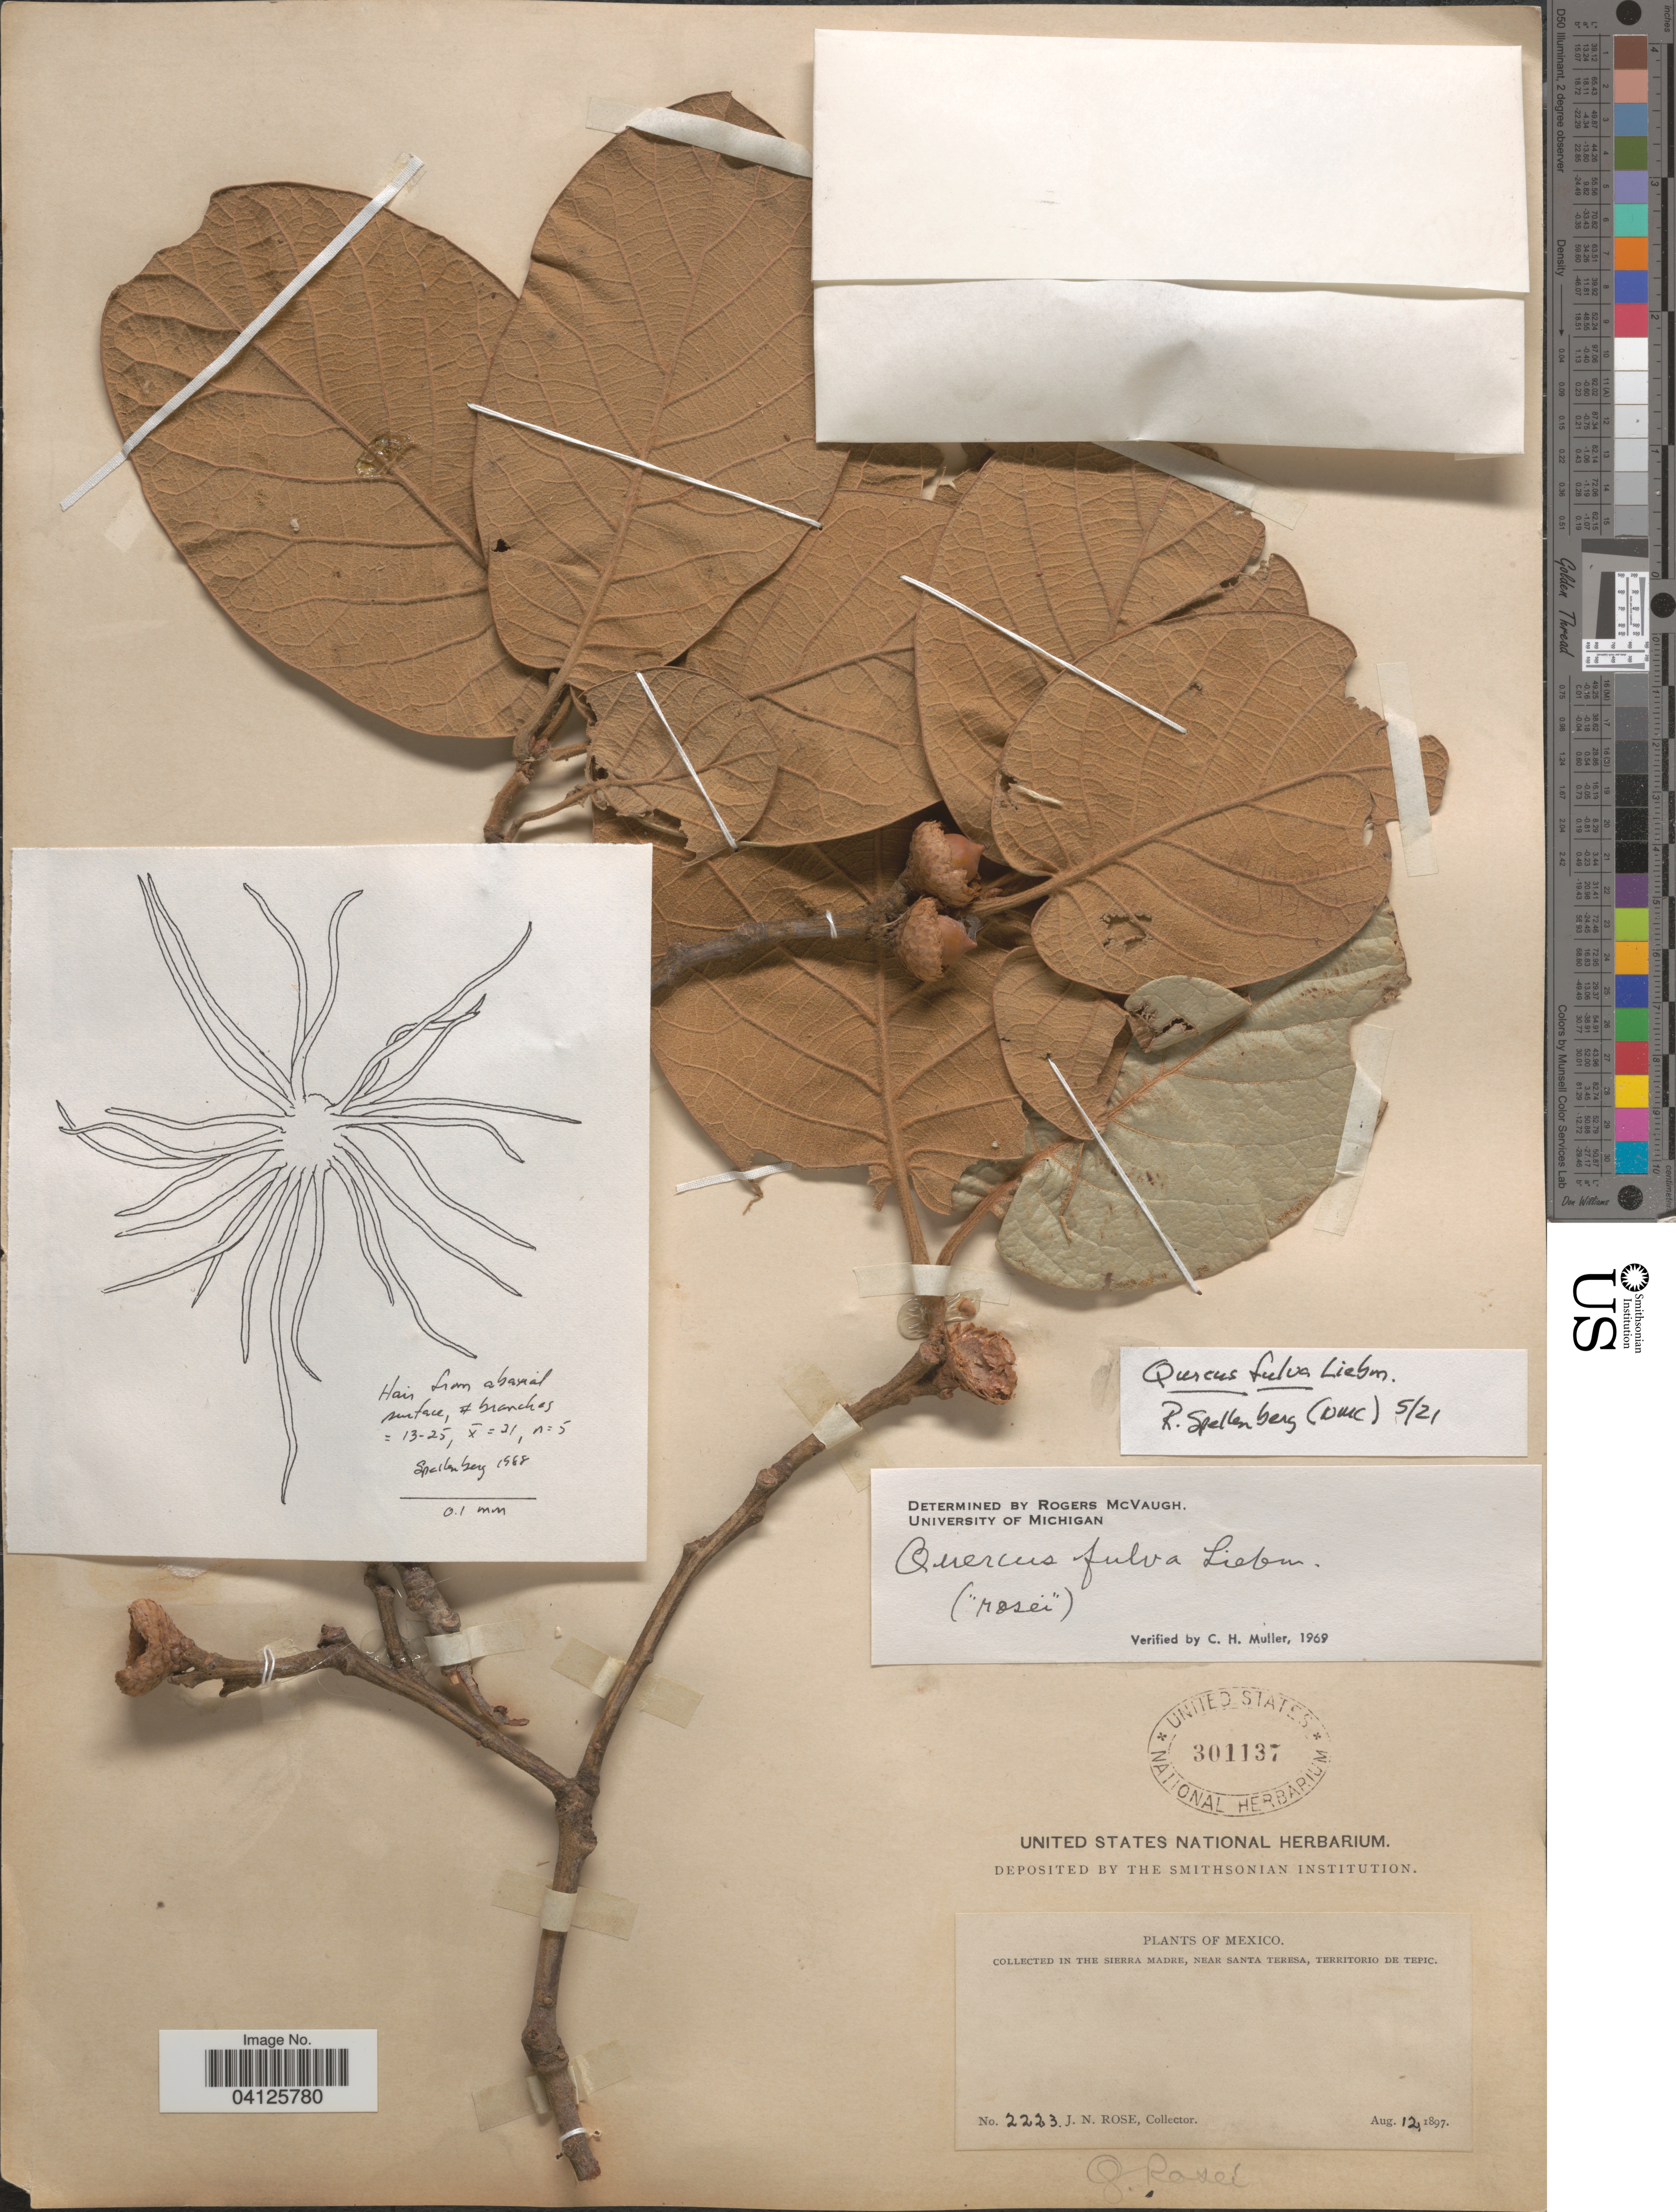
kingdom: Plantae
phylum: Tracheophyta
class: Magnoliopsida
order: Fagales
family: Fagaceae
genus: Quercus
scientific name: Quercus fulva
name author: Liebm.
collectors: J. N. Rose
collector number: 2223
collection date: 1897-08-12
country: Mexico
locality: In the Sierra Madre, near Santa Teresa, Territorio de Tepic.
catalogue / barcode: US 301137